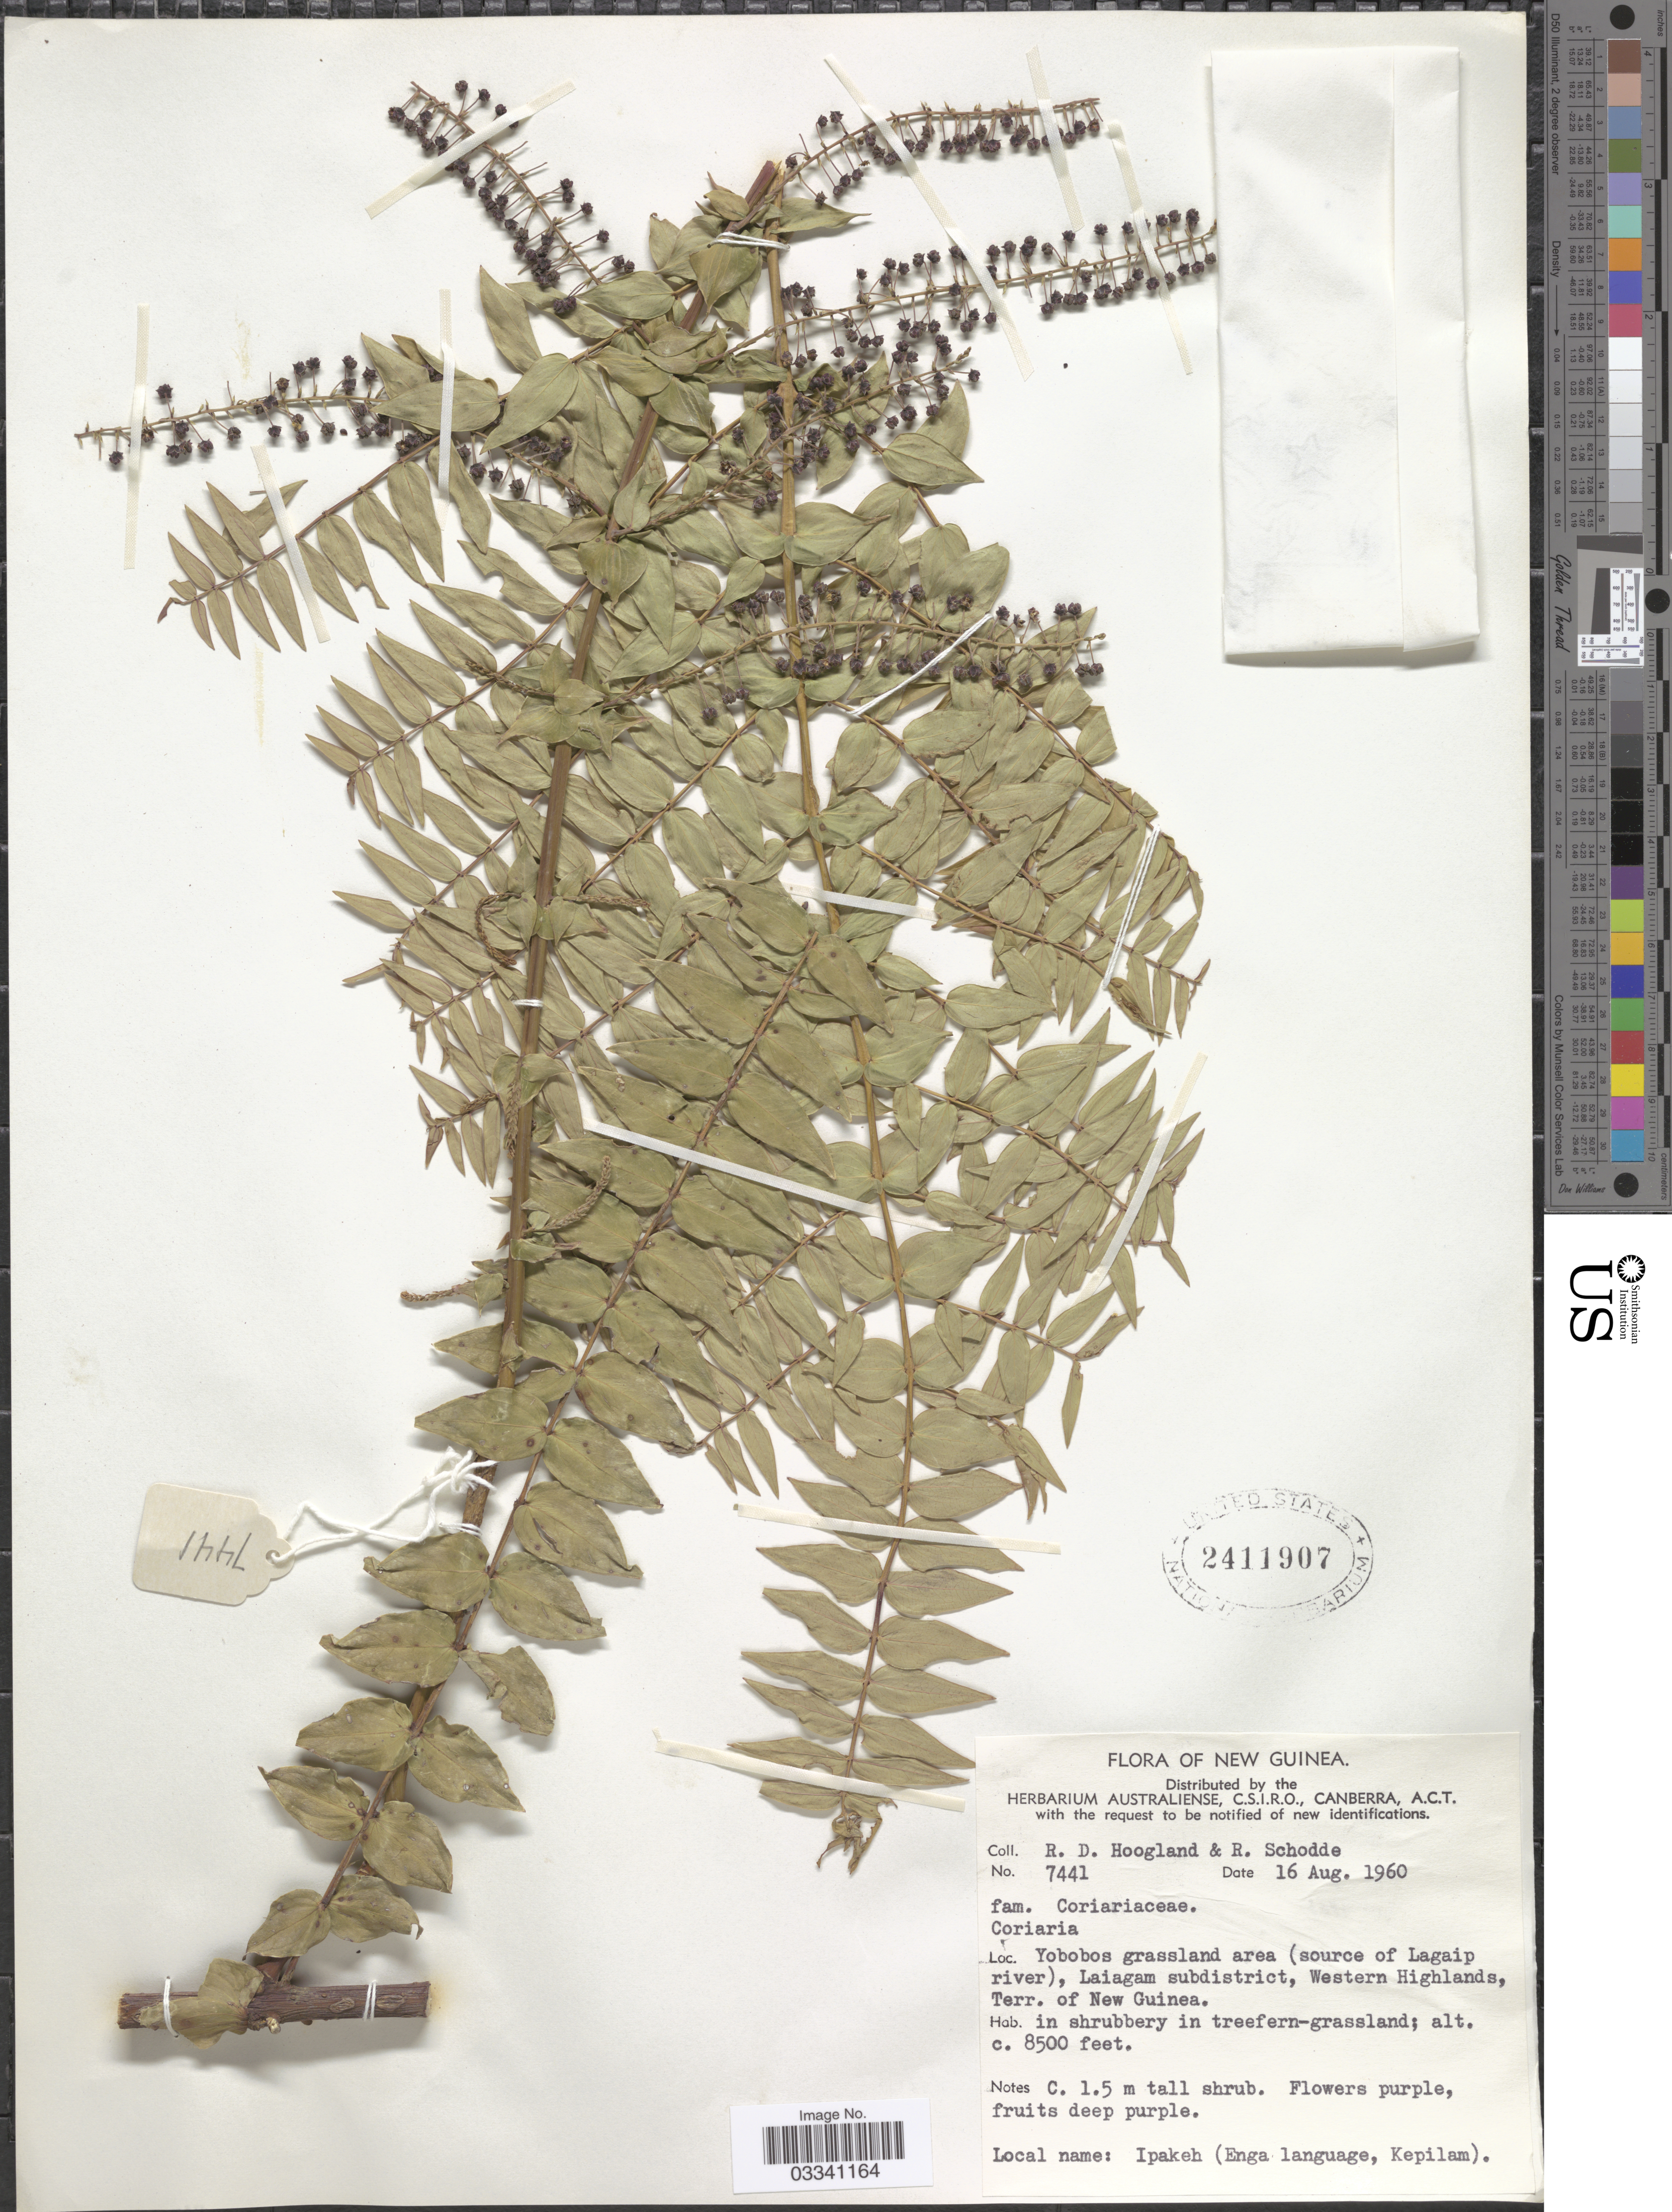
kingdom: Plantae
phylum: Tracheophyta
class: Magnoliopsida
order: Cucurbitales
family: Coriariaceae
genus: Coriaria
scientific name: Coriaria ruscifolia subsp. microphylla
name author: (Poir.) L.E. Skog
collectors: R. D. Hoogland & R. Schodde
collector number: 7441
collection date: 1960-08-16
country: Papua New Guinea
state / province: Manus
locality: New Guinea. Yobobos grassland area (source of Lagaip river), Laiagam subdistrict, Western Highlands, Terr. of New Guinea.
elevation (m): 2591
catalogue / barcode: US 2411907